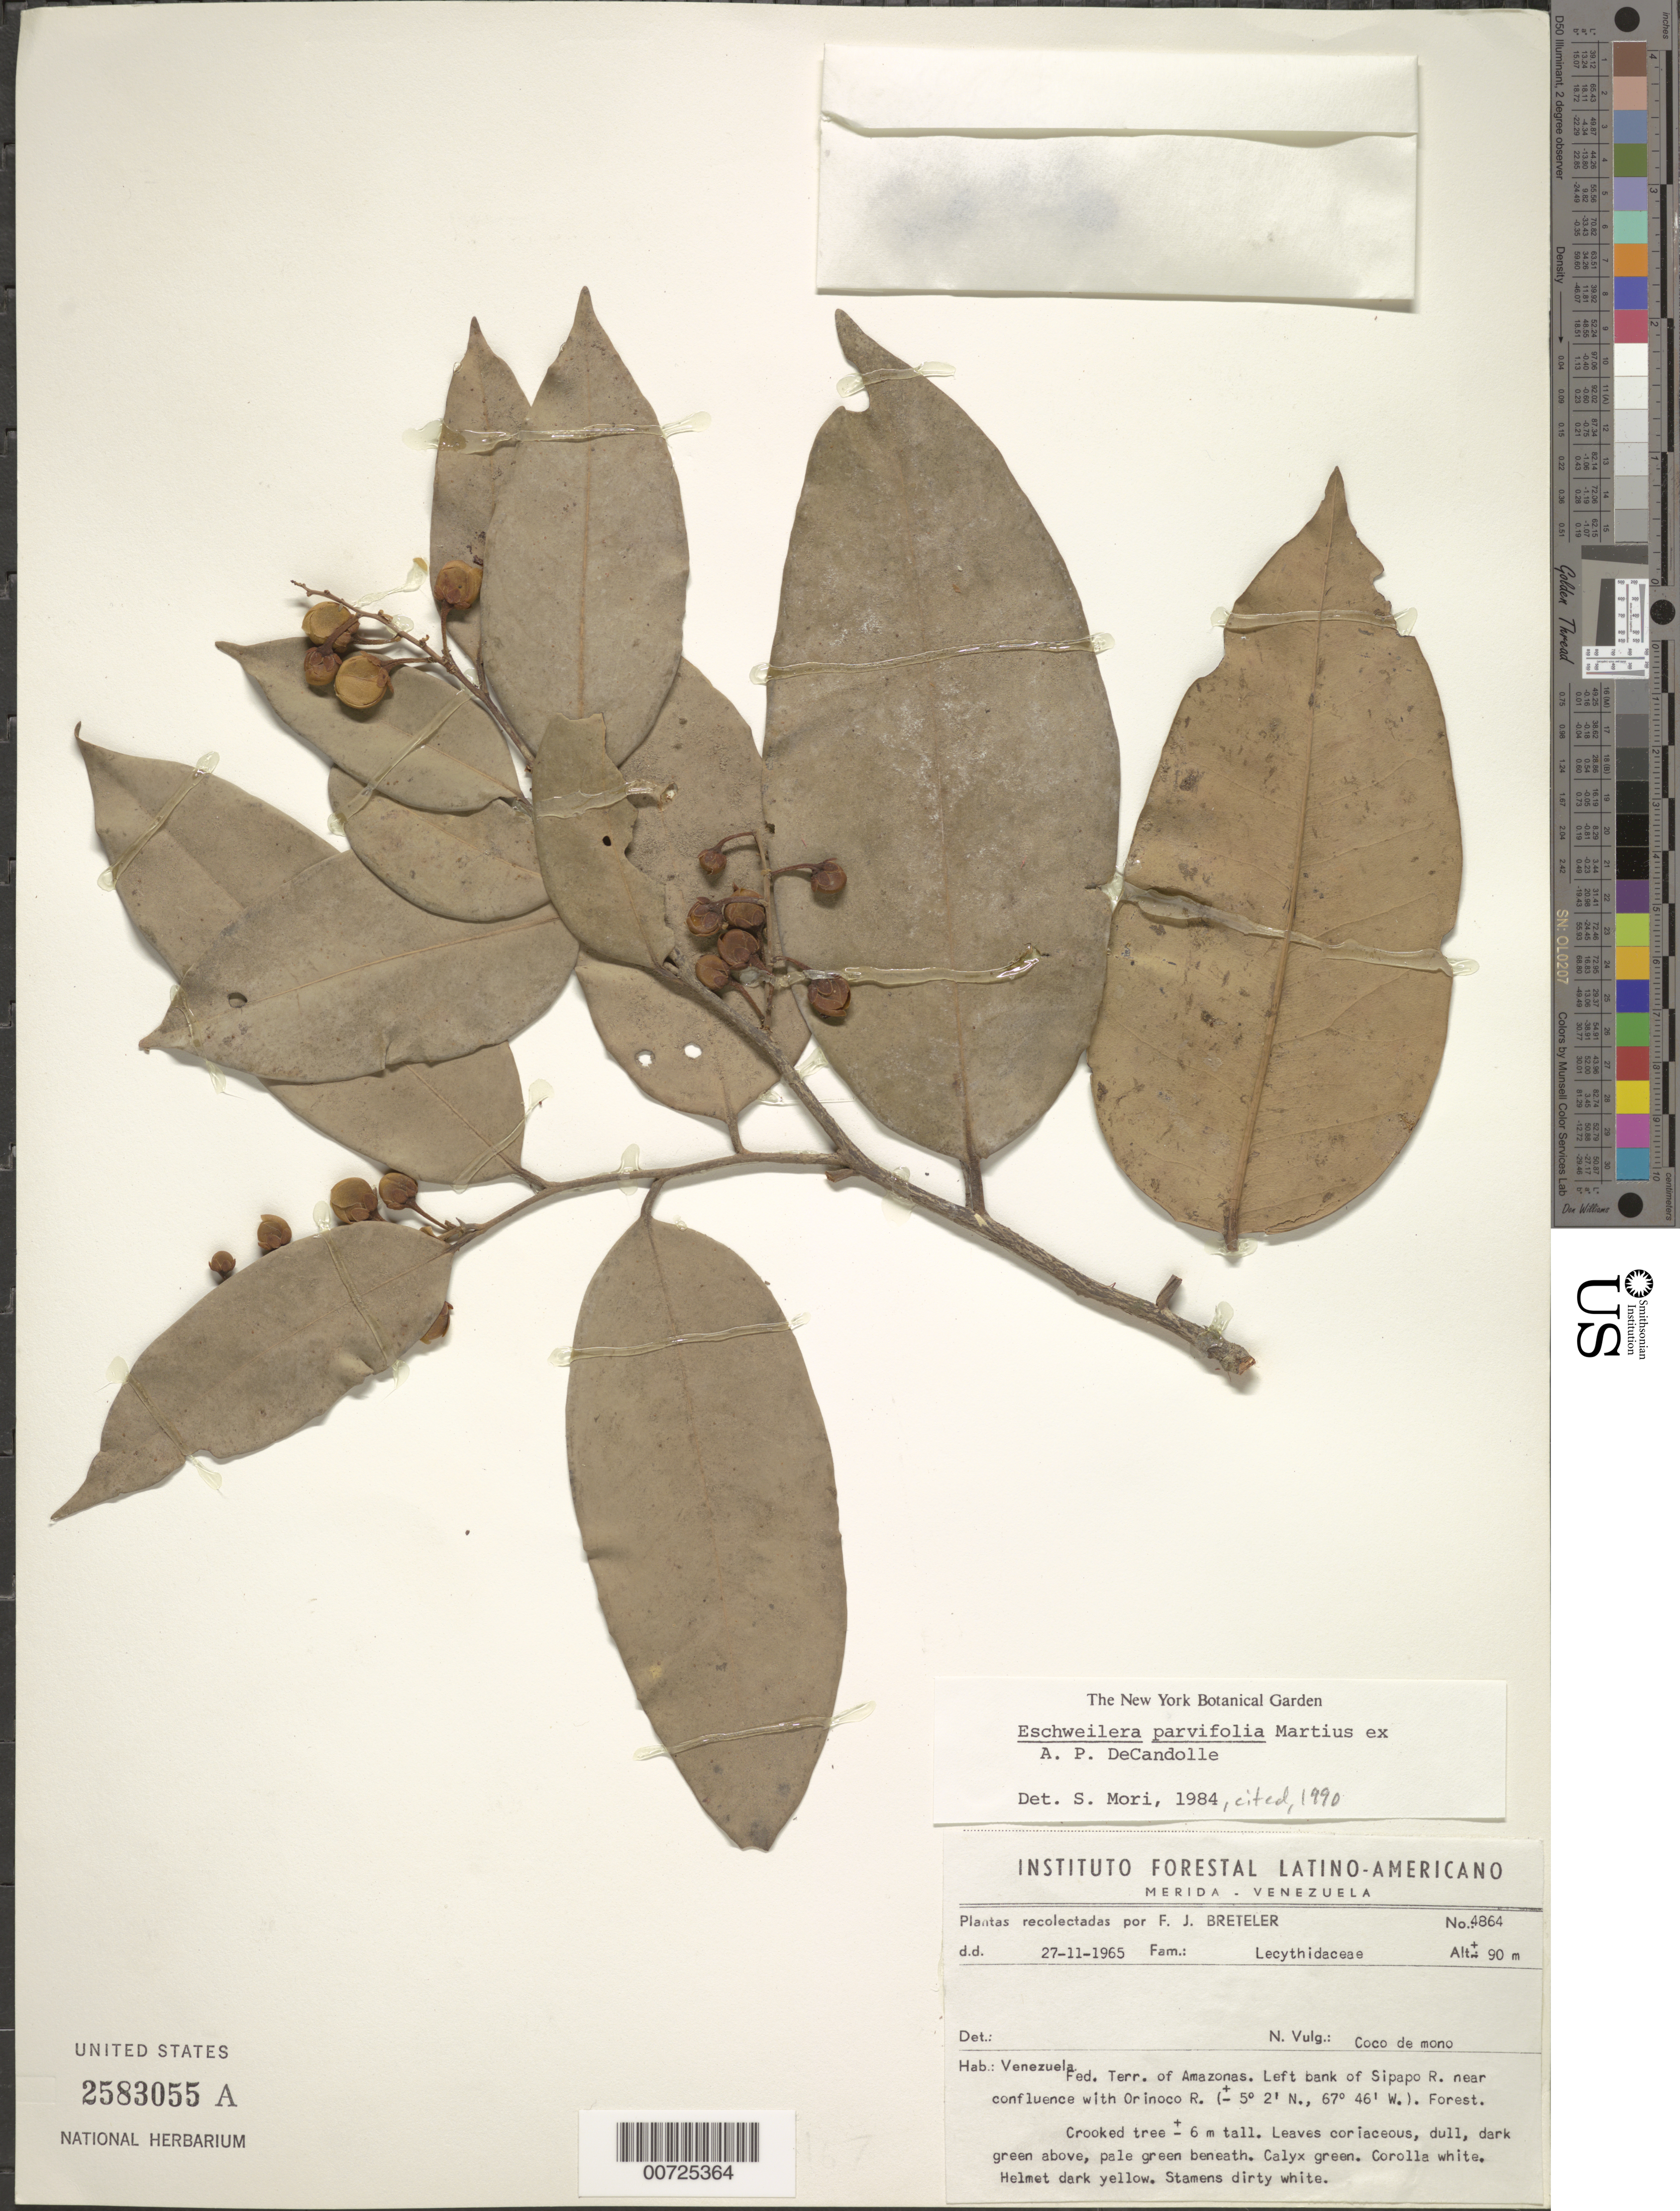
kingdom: Plantae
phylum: Tracheophyta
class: Magnoliopsida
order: Ericales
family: Lecythidaceae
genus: Eschweilera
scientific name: Eschweilera parvifolia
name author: Mart. ex DC.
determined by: Mori, Scott A.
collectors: F. J. Breteler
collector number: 4864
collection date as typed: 27-Nov-65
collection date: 1965-11-27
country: Venezuela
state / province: Amazonas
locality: Sipapo R., near confl. with Orinoco R.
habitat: River bank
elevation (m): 90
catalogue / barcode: US 2583055A